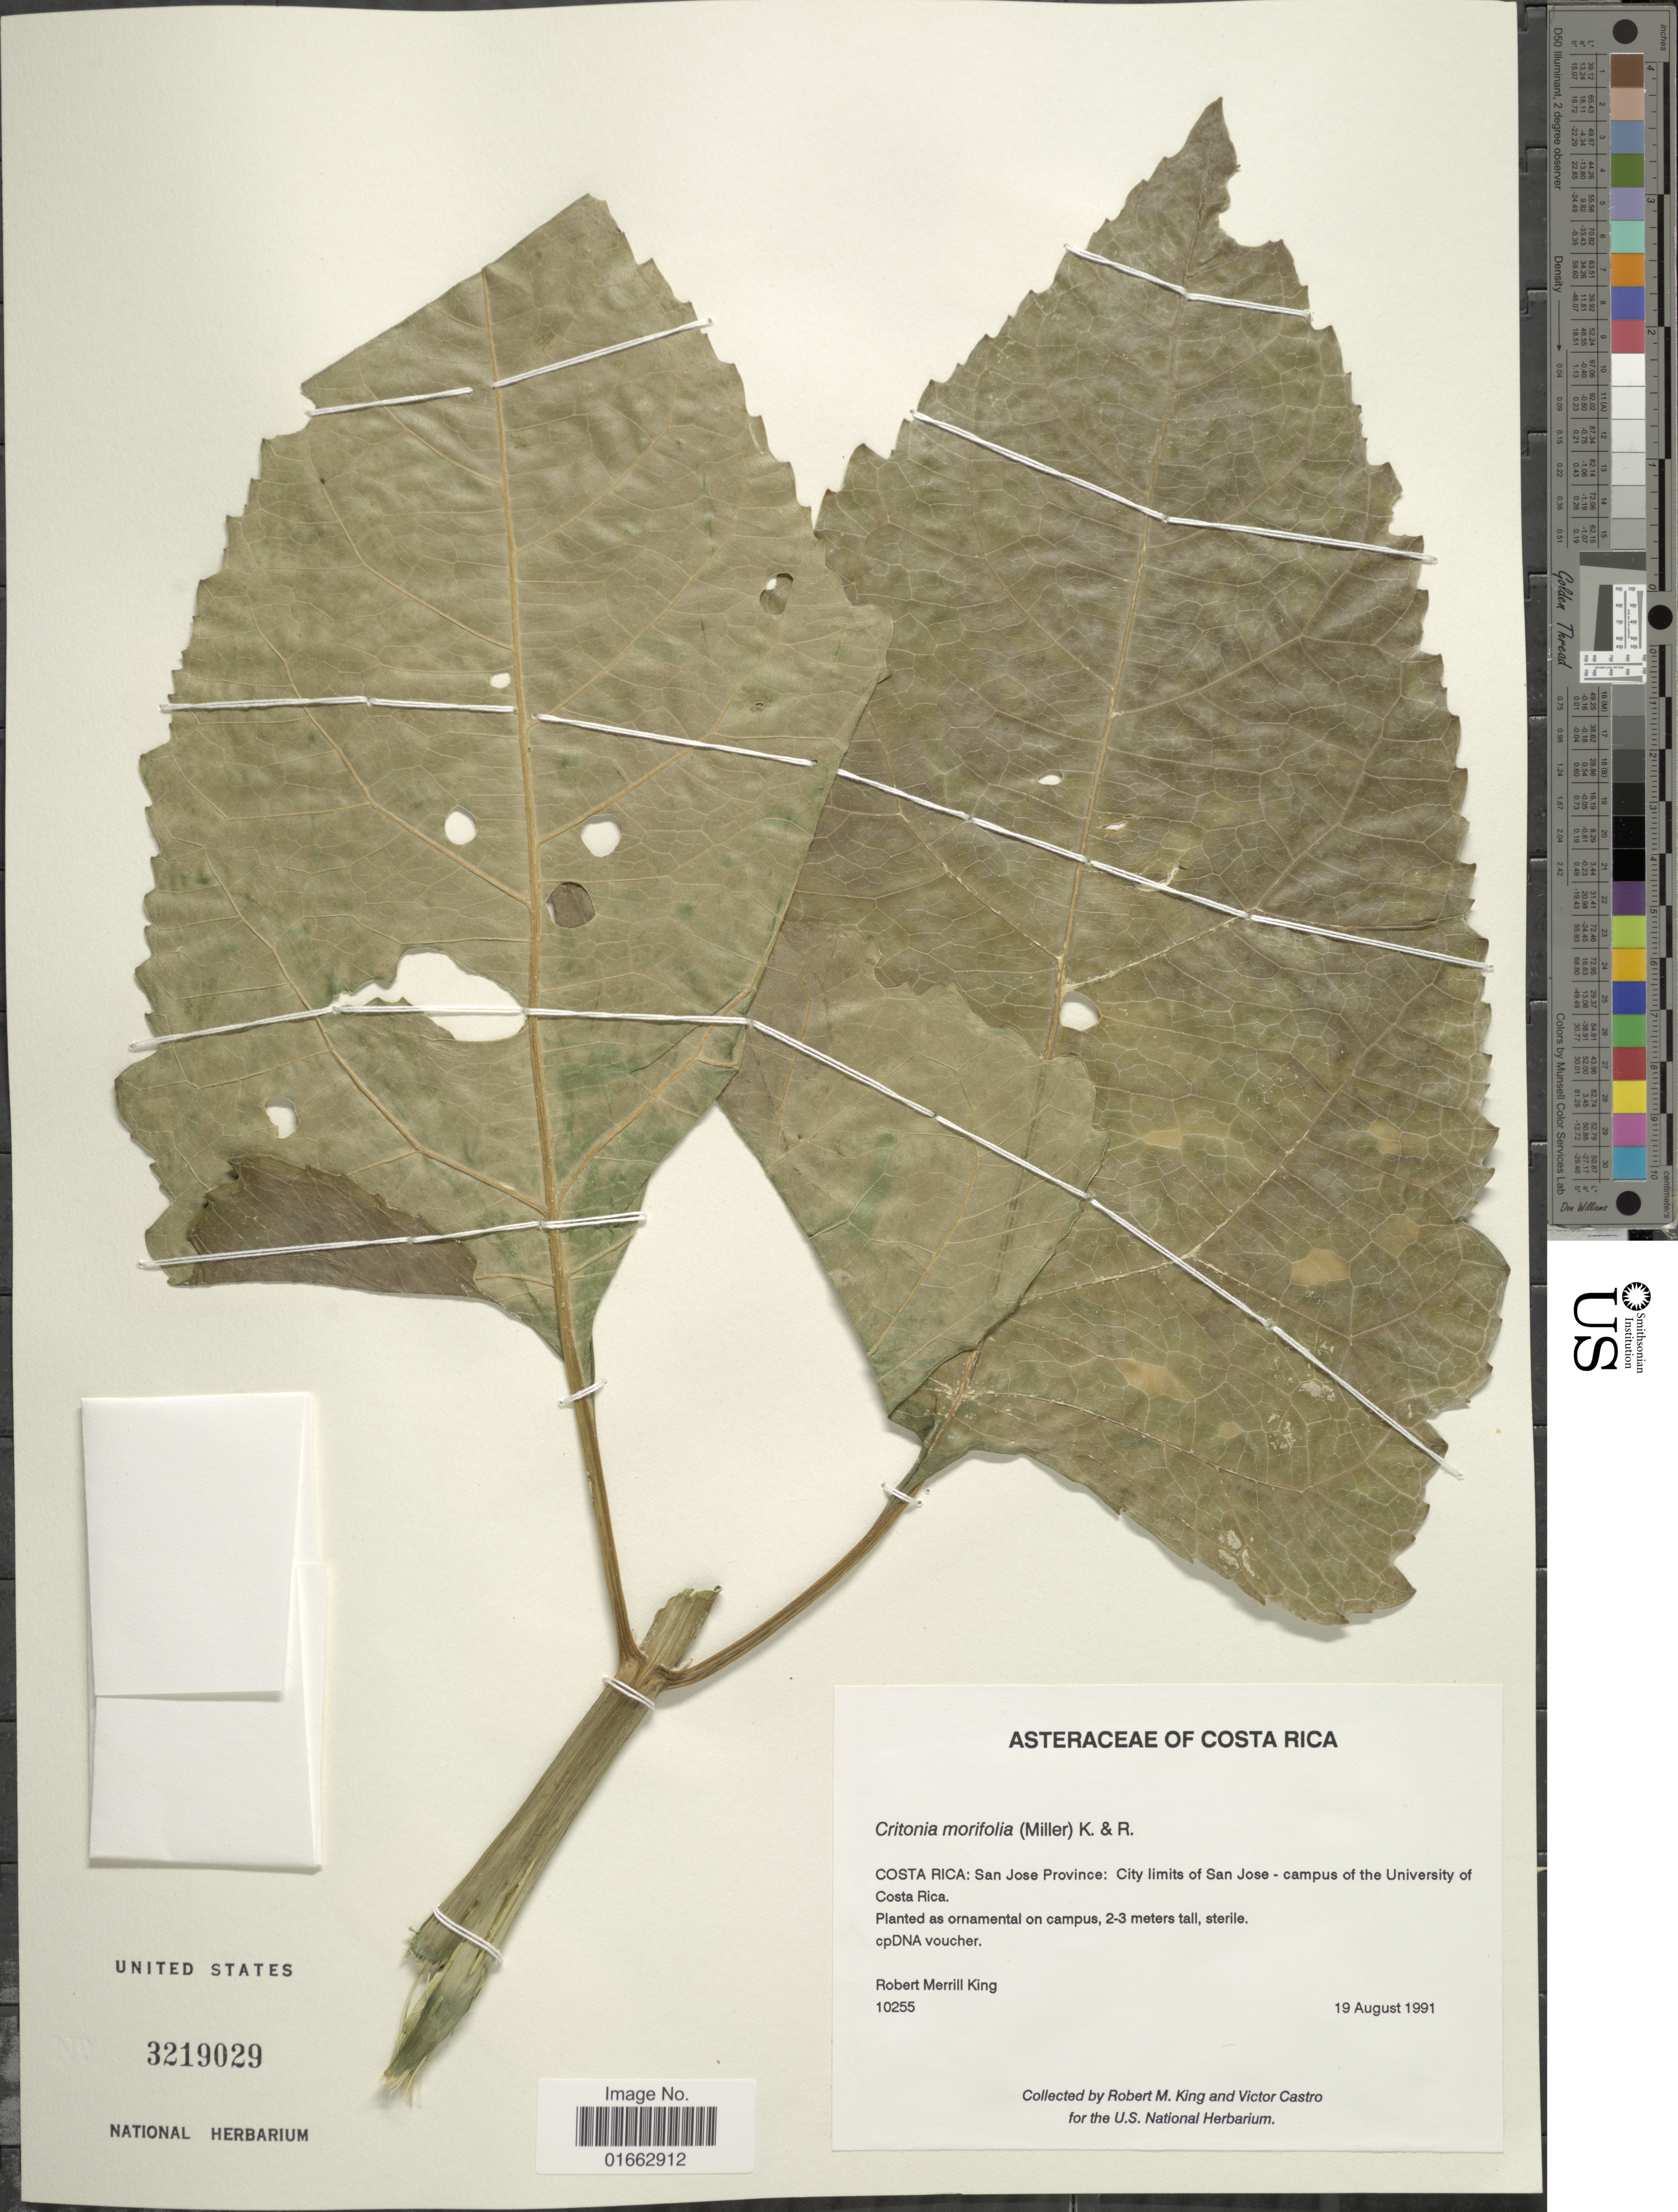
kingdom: Plantae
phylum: Tracheophyta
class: Magnoliopsida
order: Asterales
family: Asteraceae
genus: Critonia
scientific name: Critonia morifolia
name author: (Mill.) R.M. King & H. Rob.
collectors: R. M. King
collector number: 10255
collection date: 1991-08-19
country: Costa Rica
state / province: San José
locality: City limits of San Jose - campus of the University of Costa Rica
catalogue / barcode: US 3219029